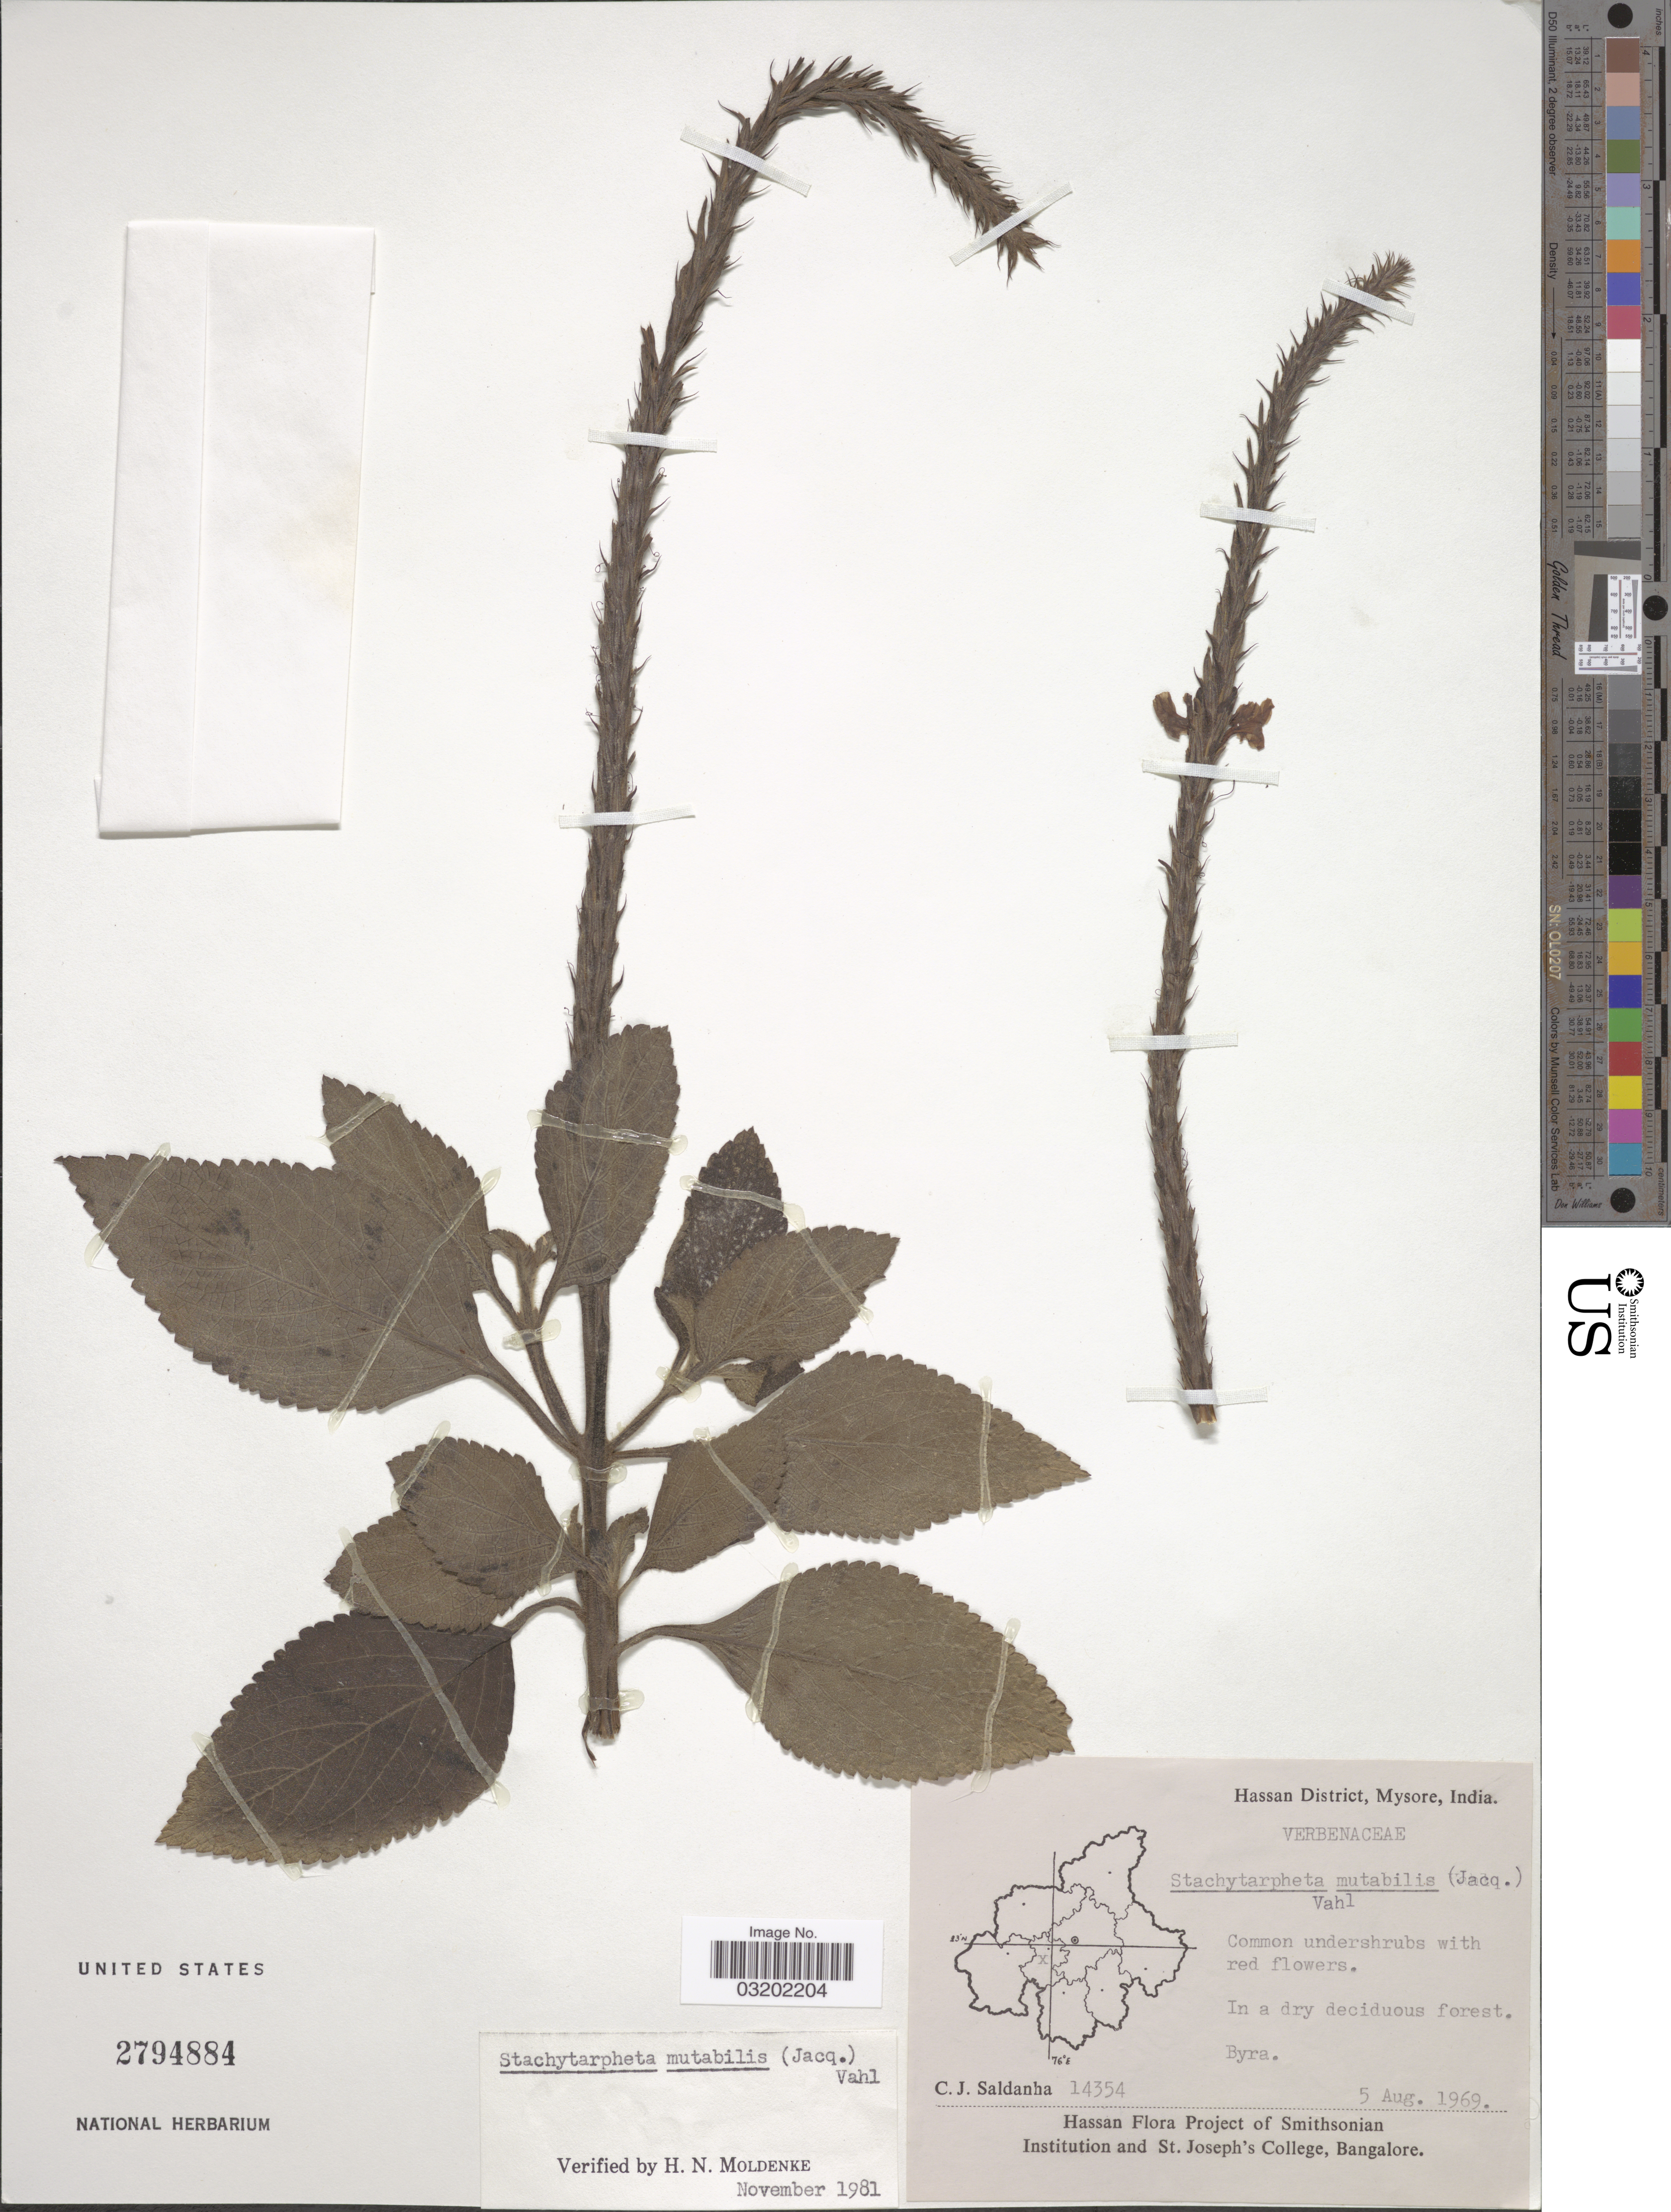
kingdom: Plantae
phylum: Tracheophyta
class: Magnoliopsida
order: Lamiales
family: Verbenaceae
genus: Stachytarpheta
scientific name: Stachytarpheta mutabilis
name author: (Jacq.) Vahl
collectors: C. J. Saldanha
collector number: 14354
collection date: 1969-08-05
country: India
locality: Hassan District, Mysore. Byra.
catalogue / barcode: US 2794884